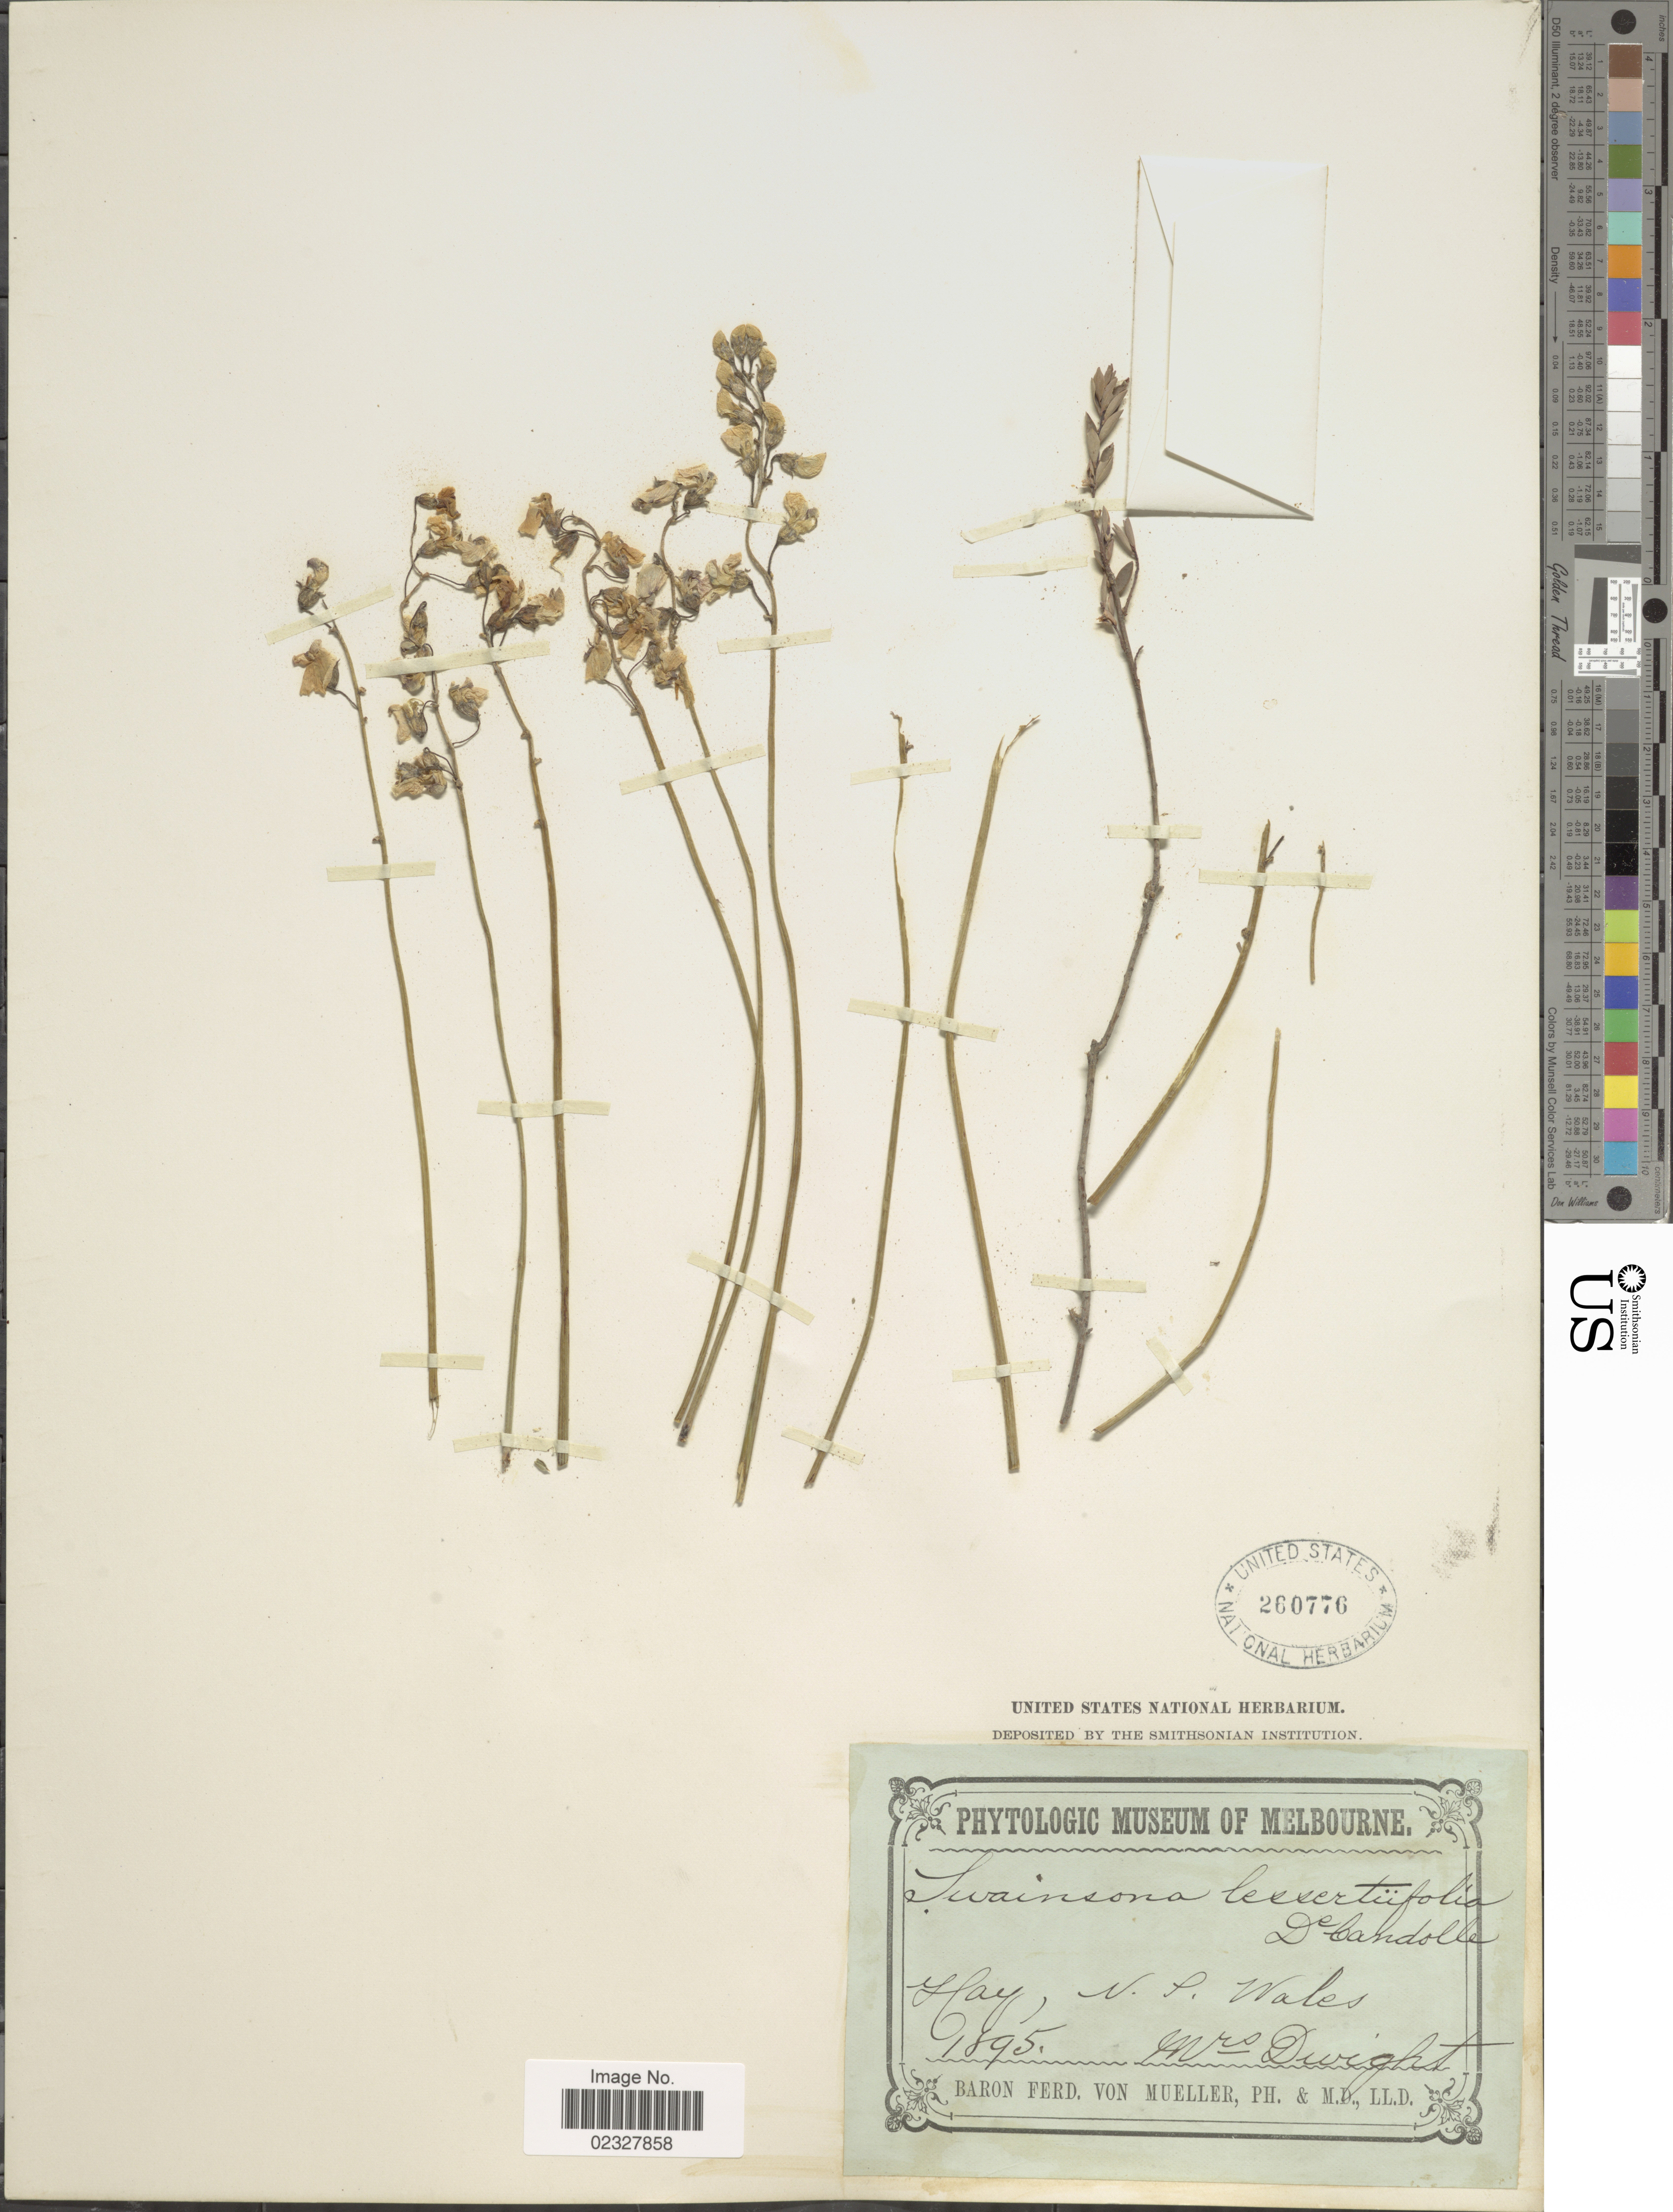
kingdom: Plantae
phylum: Tracheophyta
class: Magnoliopsida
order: Fabales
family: Fabaceae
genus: Swainsona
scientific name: Swainsona lessertiifolia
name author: DC.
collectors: Dwight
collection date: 1895-05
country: Australia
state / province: New South Wales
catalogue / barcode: US 260776